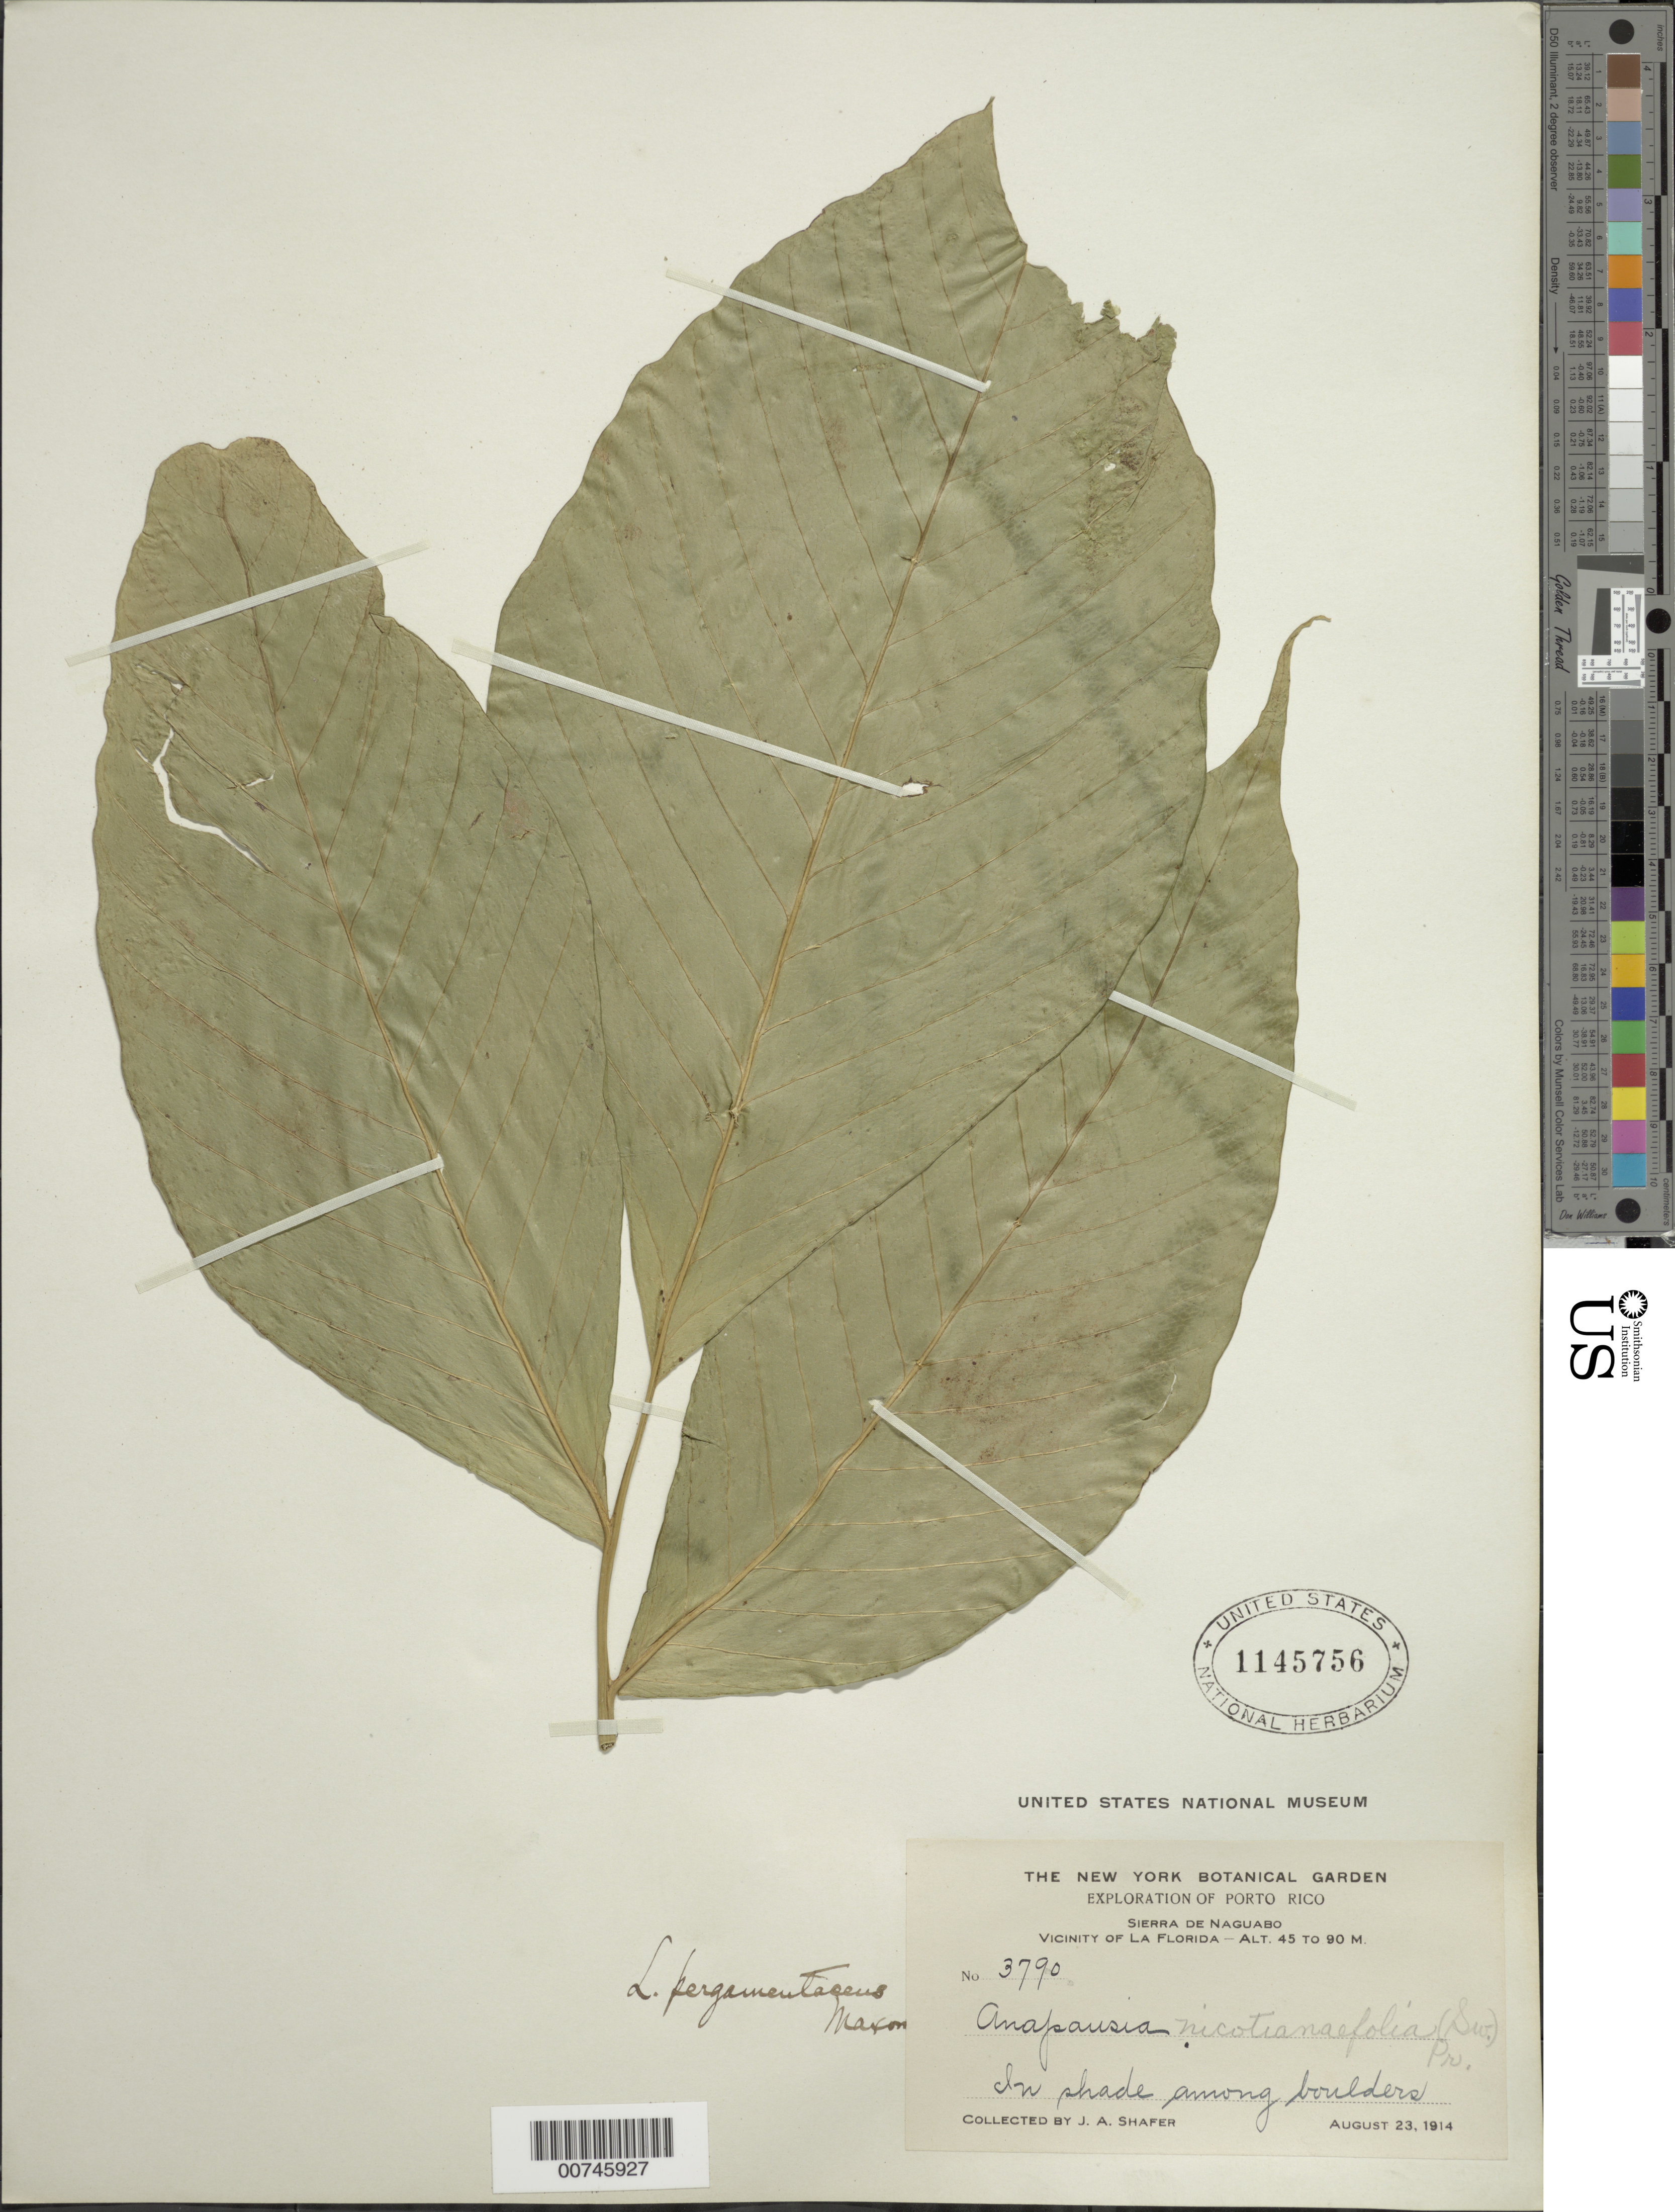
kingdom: Plantae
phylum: Tracheophyta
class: Polypodiopsida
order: Polypodiales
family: Dryopteridaceae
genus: Mickelia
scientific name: Mickelia pergamentacea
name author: (Maxon) R.C. Moran et al.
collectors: J. A. Shafer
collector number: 3790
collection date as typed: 23 Aug 1914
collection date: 1914-08-23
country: Puerto Rico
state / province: Naguabo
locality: Sierra de Naguabo, vicinity of La Florida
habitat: In shade among boulders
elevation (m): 45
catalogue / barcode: US 1145756